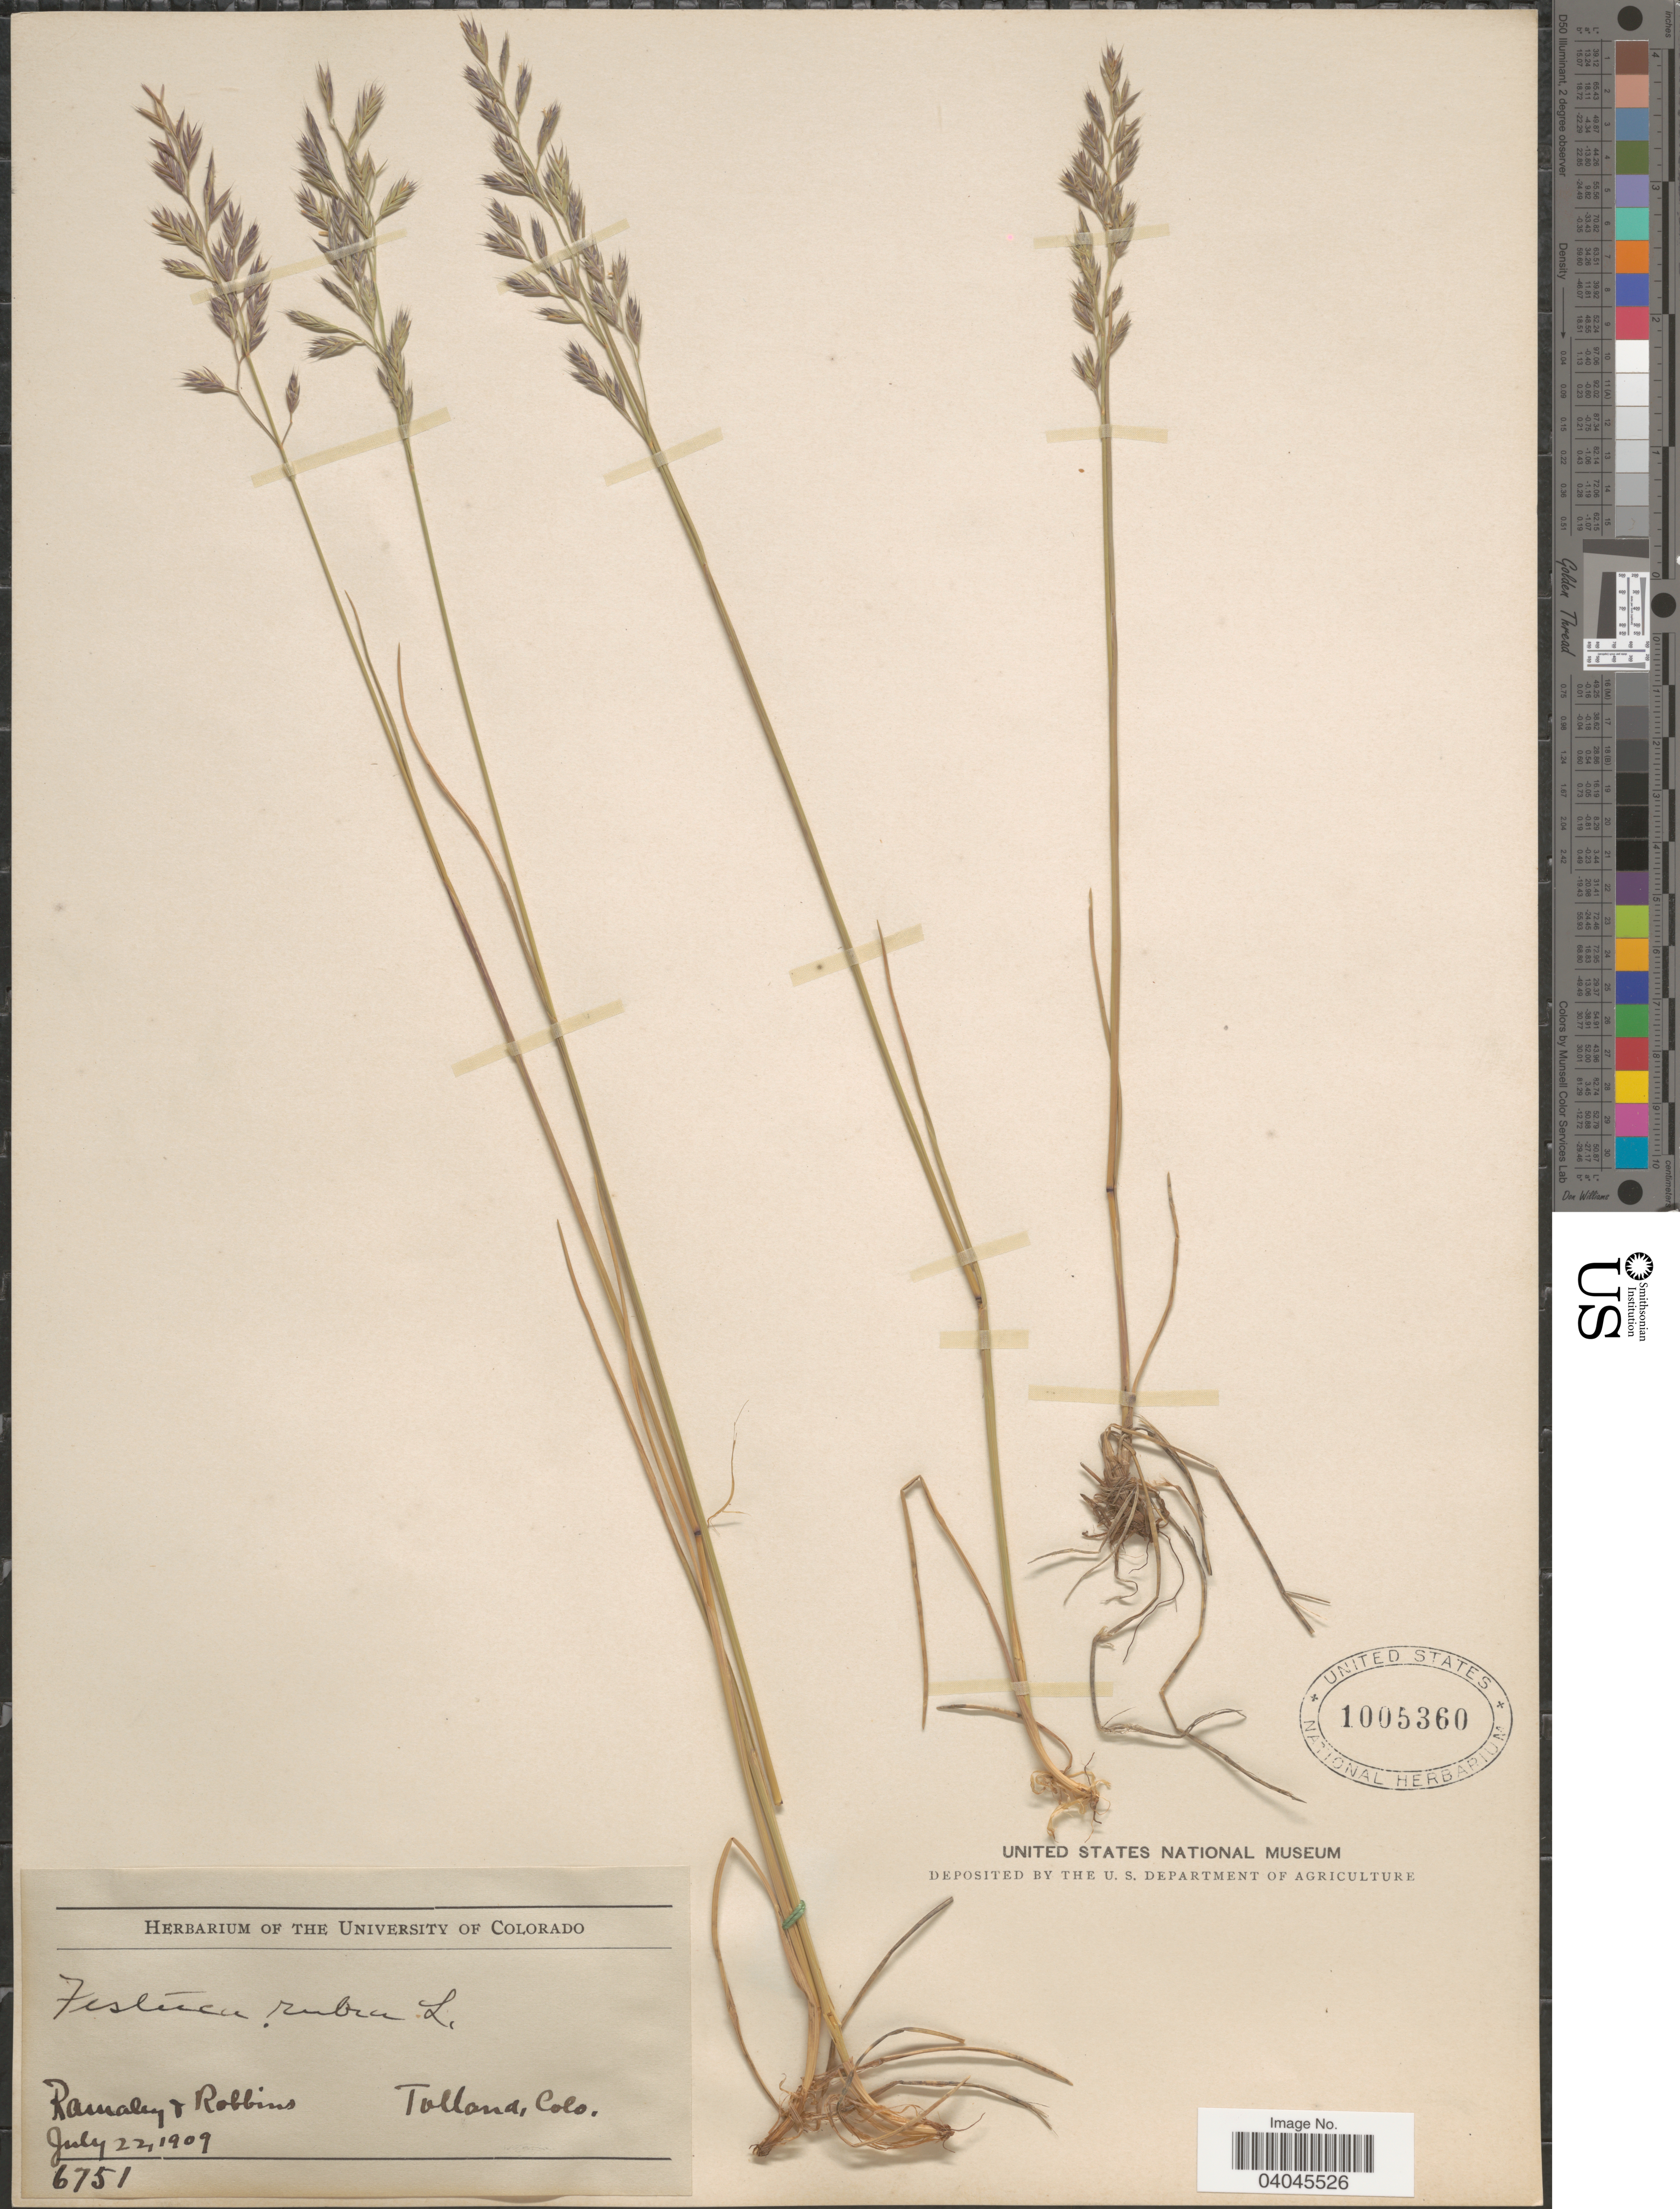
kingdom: Plantae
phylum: Tracheophyta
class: Liliopsida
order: Poales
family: Poaceae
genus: Festuca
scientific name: Festuca rubra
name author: L.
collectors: Ramaley & -- Robbins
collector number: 6751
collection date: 1909-07-22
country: United States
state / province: Colorado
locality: Tolland.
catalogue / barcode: US 1005360